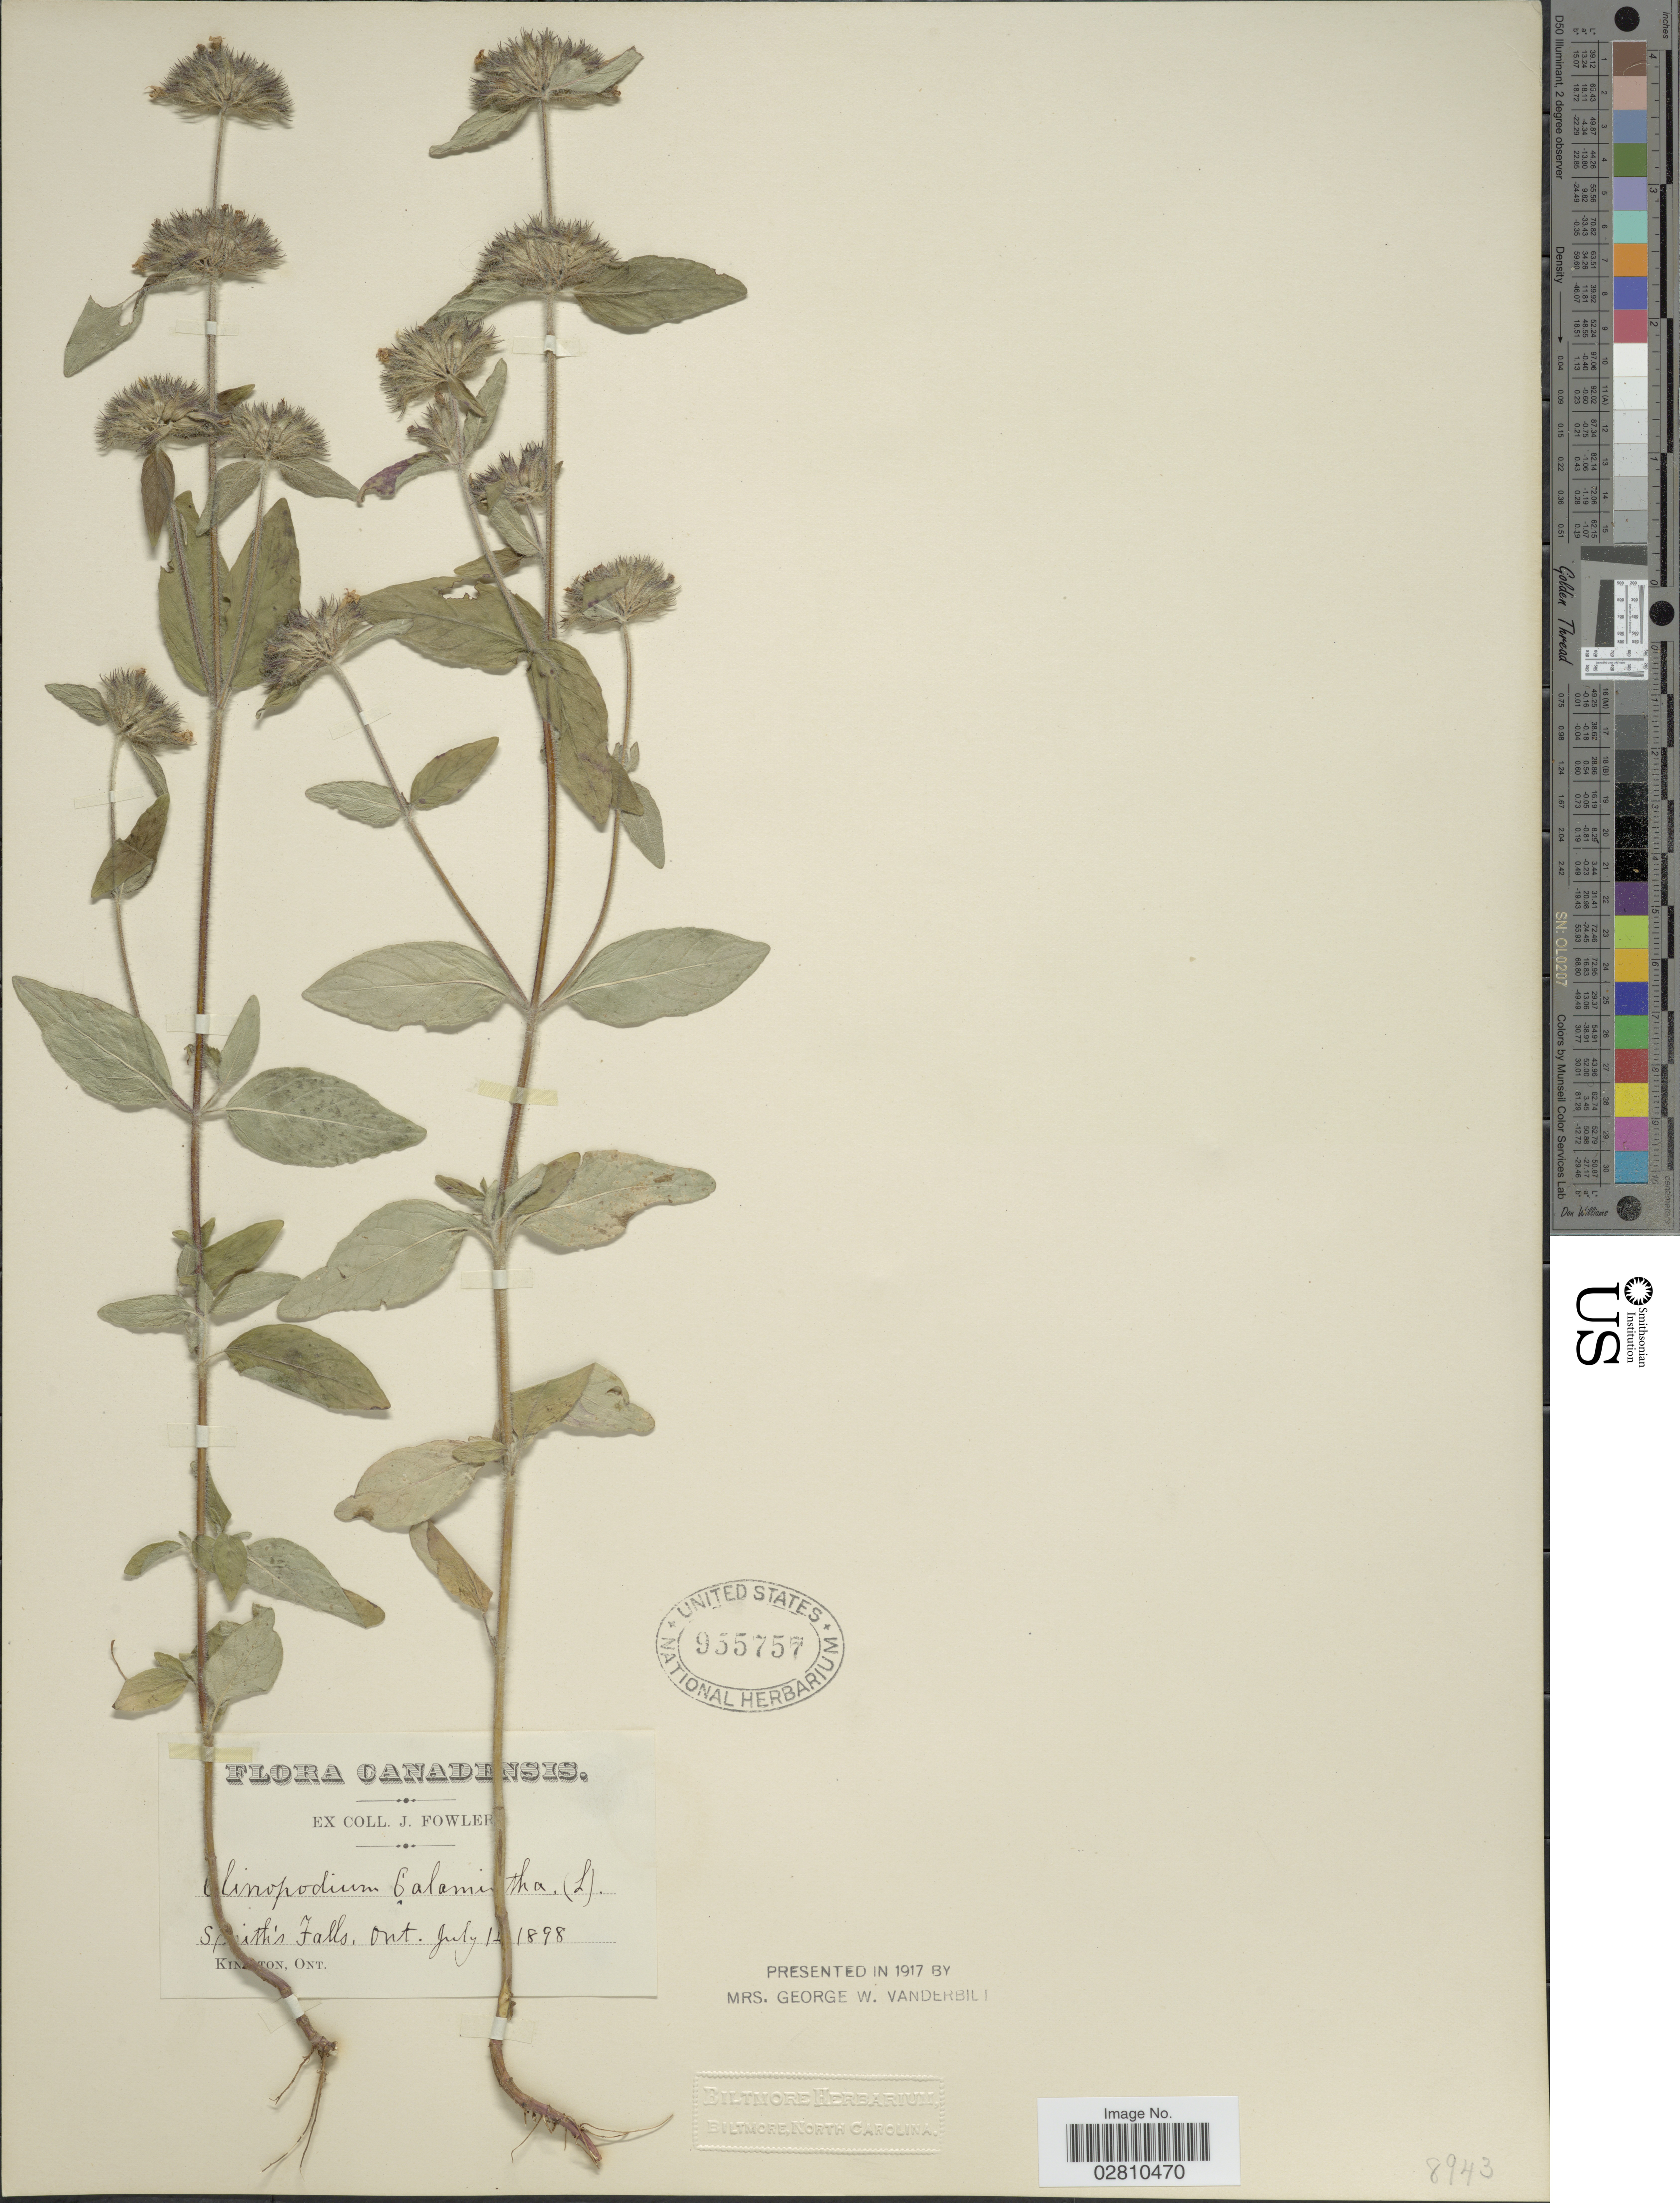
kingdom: Plantae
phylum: Tracheophyta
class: Magnoliopsida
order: Lamiales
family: Lamiaceae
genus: Clinopodium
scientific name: Clinopodium vulgare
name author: L.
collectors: J. P. Fowler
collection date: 1898-07-11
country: Canada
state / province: Ontario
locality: Smith's Falls, Ont.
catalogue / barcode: US 955757